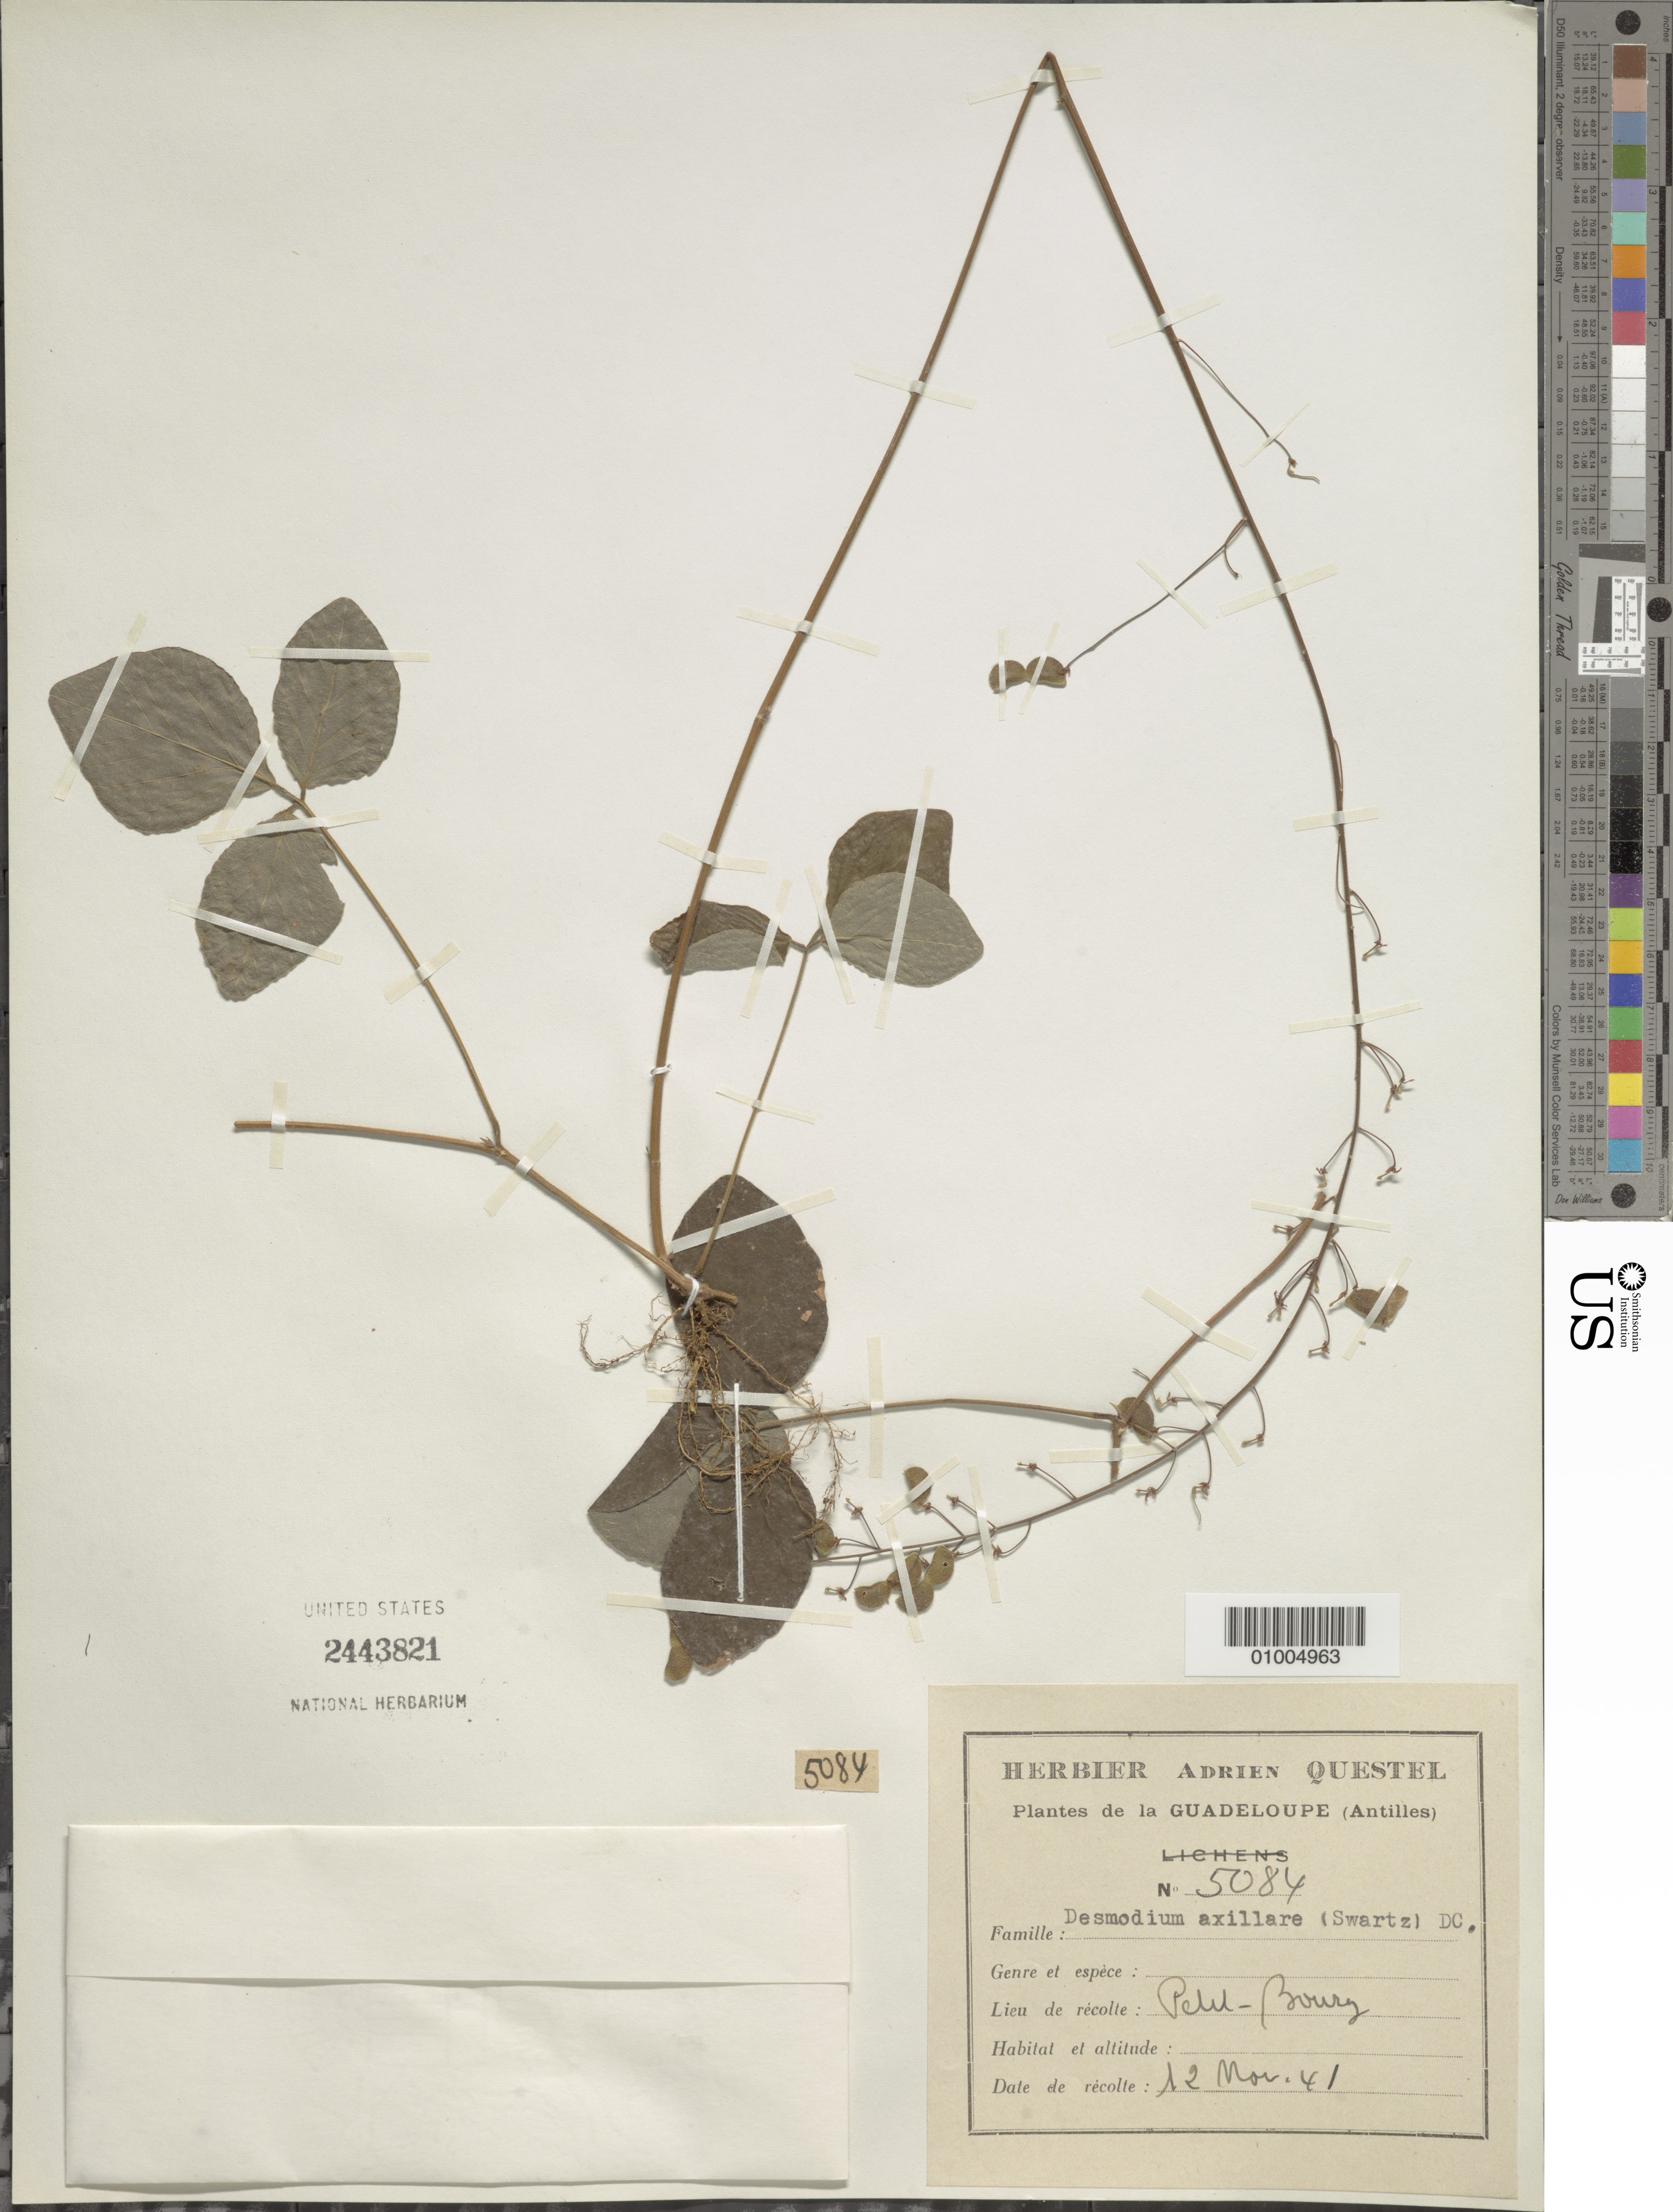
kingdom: Plantae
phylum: Tracheophyta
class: Magnoliopsida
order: Fabales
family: Fabaceae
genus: Desmodium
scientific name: Desmodium axillare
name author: (Sw.) DC.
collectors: A. Questel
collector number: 5084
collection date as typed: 12 Mar 1941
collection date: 1941-03-12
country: Guadeloupe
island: Basse Terre [Guadeloupe]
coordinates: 0 N, 0 E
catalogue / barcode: US 2443821